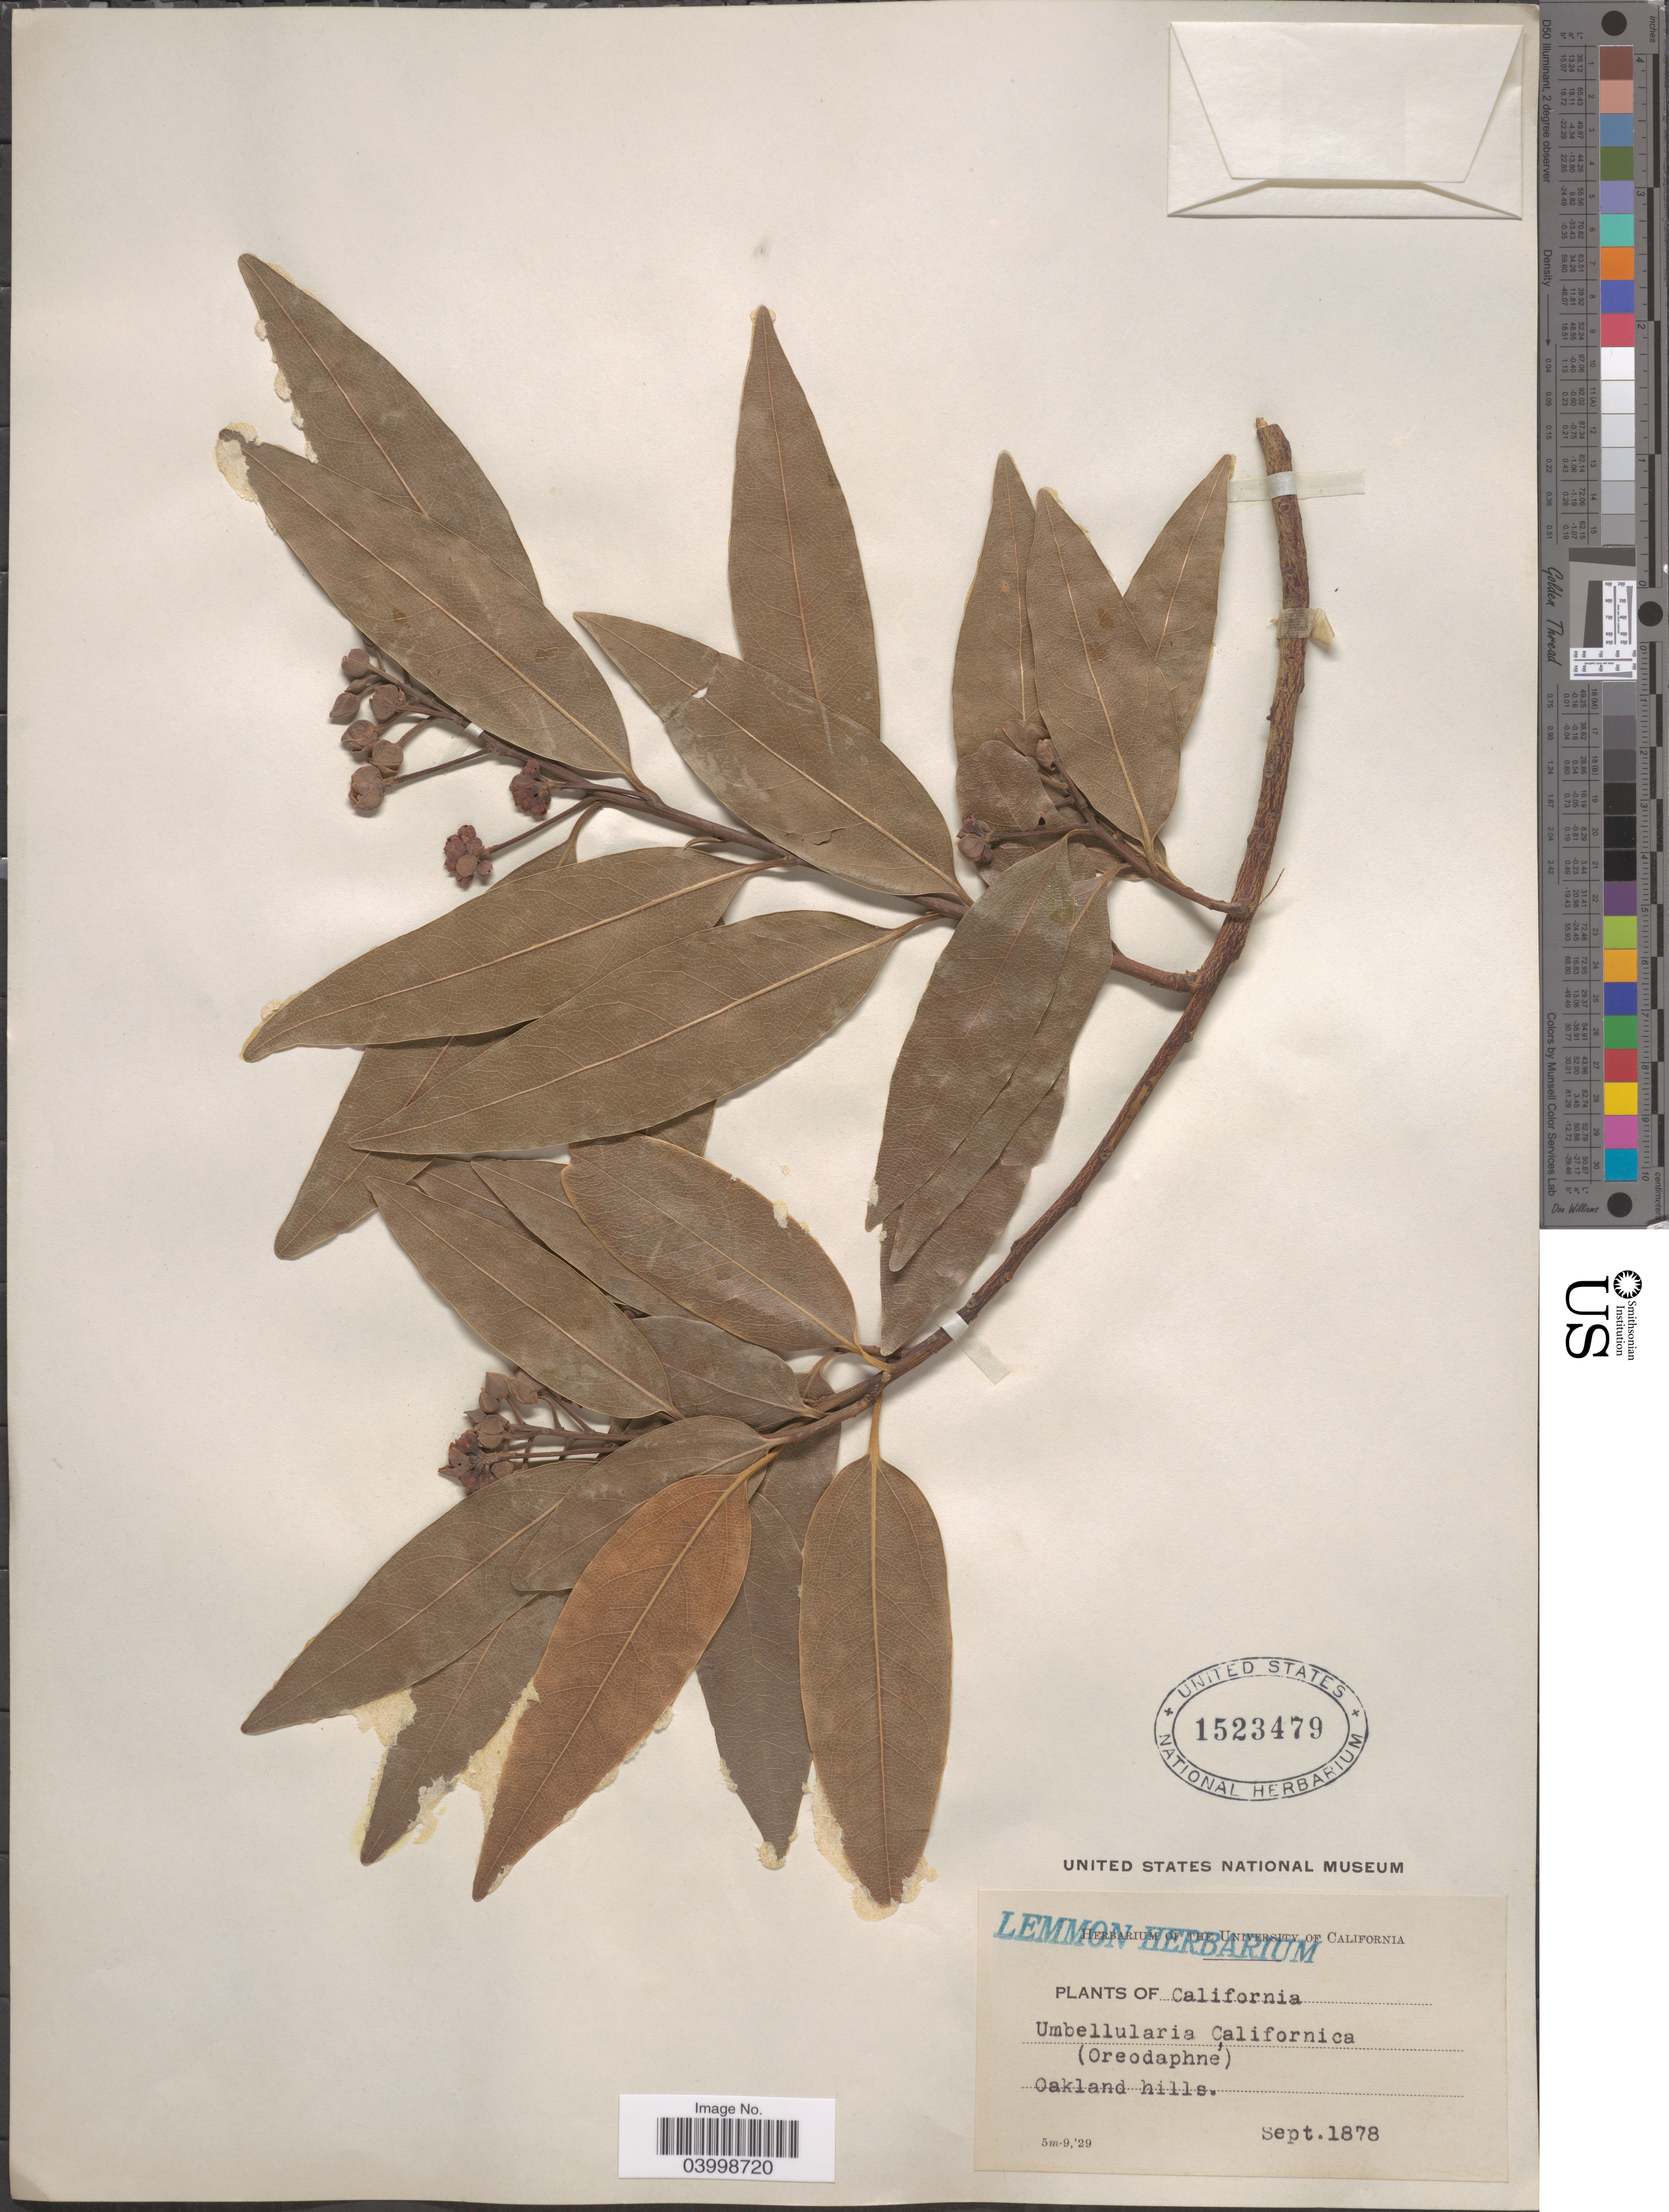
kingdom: Plantae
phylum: Tracheophyta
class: Magnoliopsida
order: Laurales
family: Lauraceae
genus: Umbellularia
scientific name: Umbellularia californica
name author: (Hook. & Arn.) Nutt.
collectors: -- Lemmon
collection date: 1878-09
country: United States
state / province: California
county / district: Alameda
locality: Oakland hills.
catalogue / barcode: US 1523479